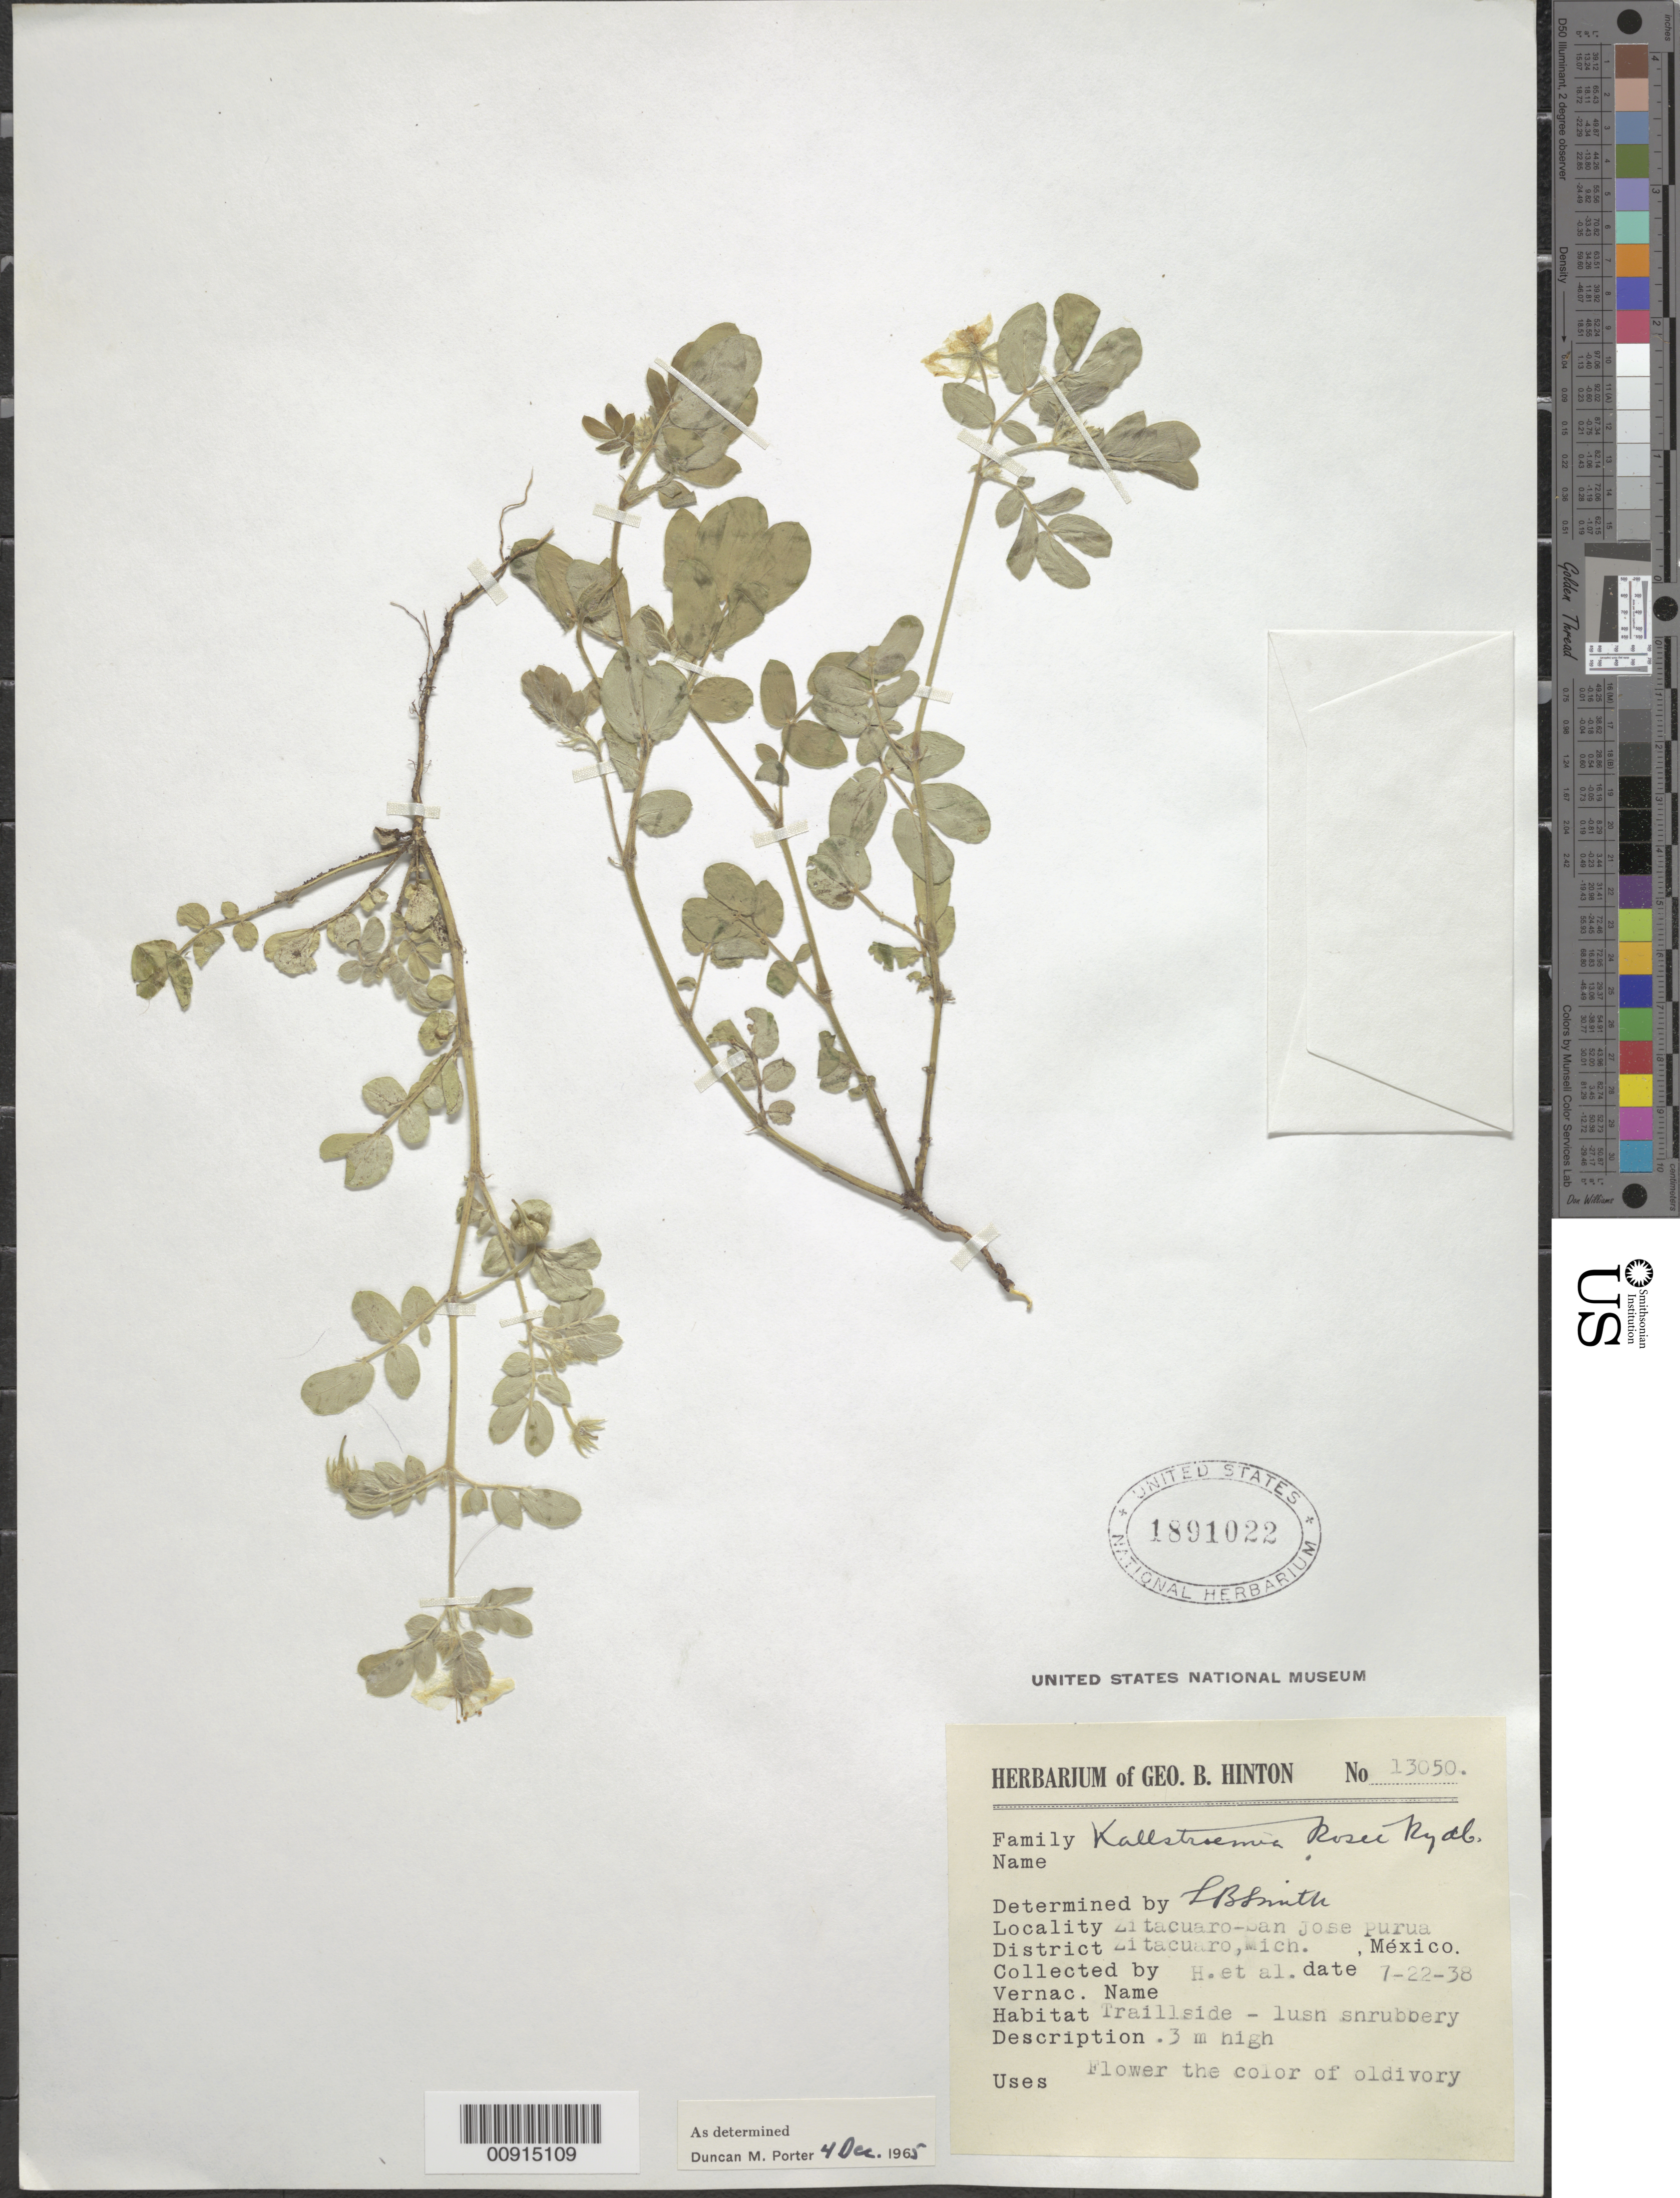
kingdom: Plantae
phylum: Tracheophyta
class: Magnoliopsida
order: Zygophyllales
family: Zygophyllaceae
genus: Kallstroemia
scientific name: Kallstroemia rosei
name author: Rydb.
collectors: G. B. Hinton & et al.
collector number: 13050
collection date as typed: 22 Jul 1938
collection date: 1938-07-22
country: Mexico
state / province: Michoacán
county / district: Zitácuaro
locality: Zitácuaro - San José Purua, District Zitácuaro, Michoacán.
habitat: Traillside - lush shrubbery.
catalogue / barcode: US 1891022